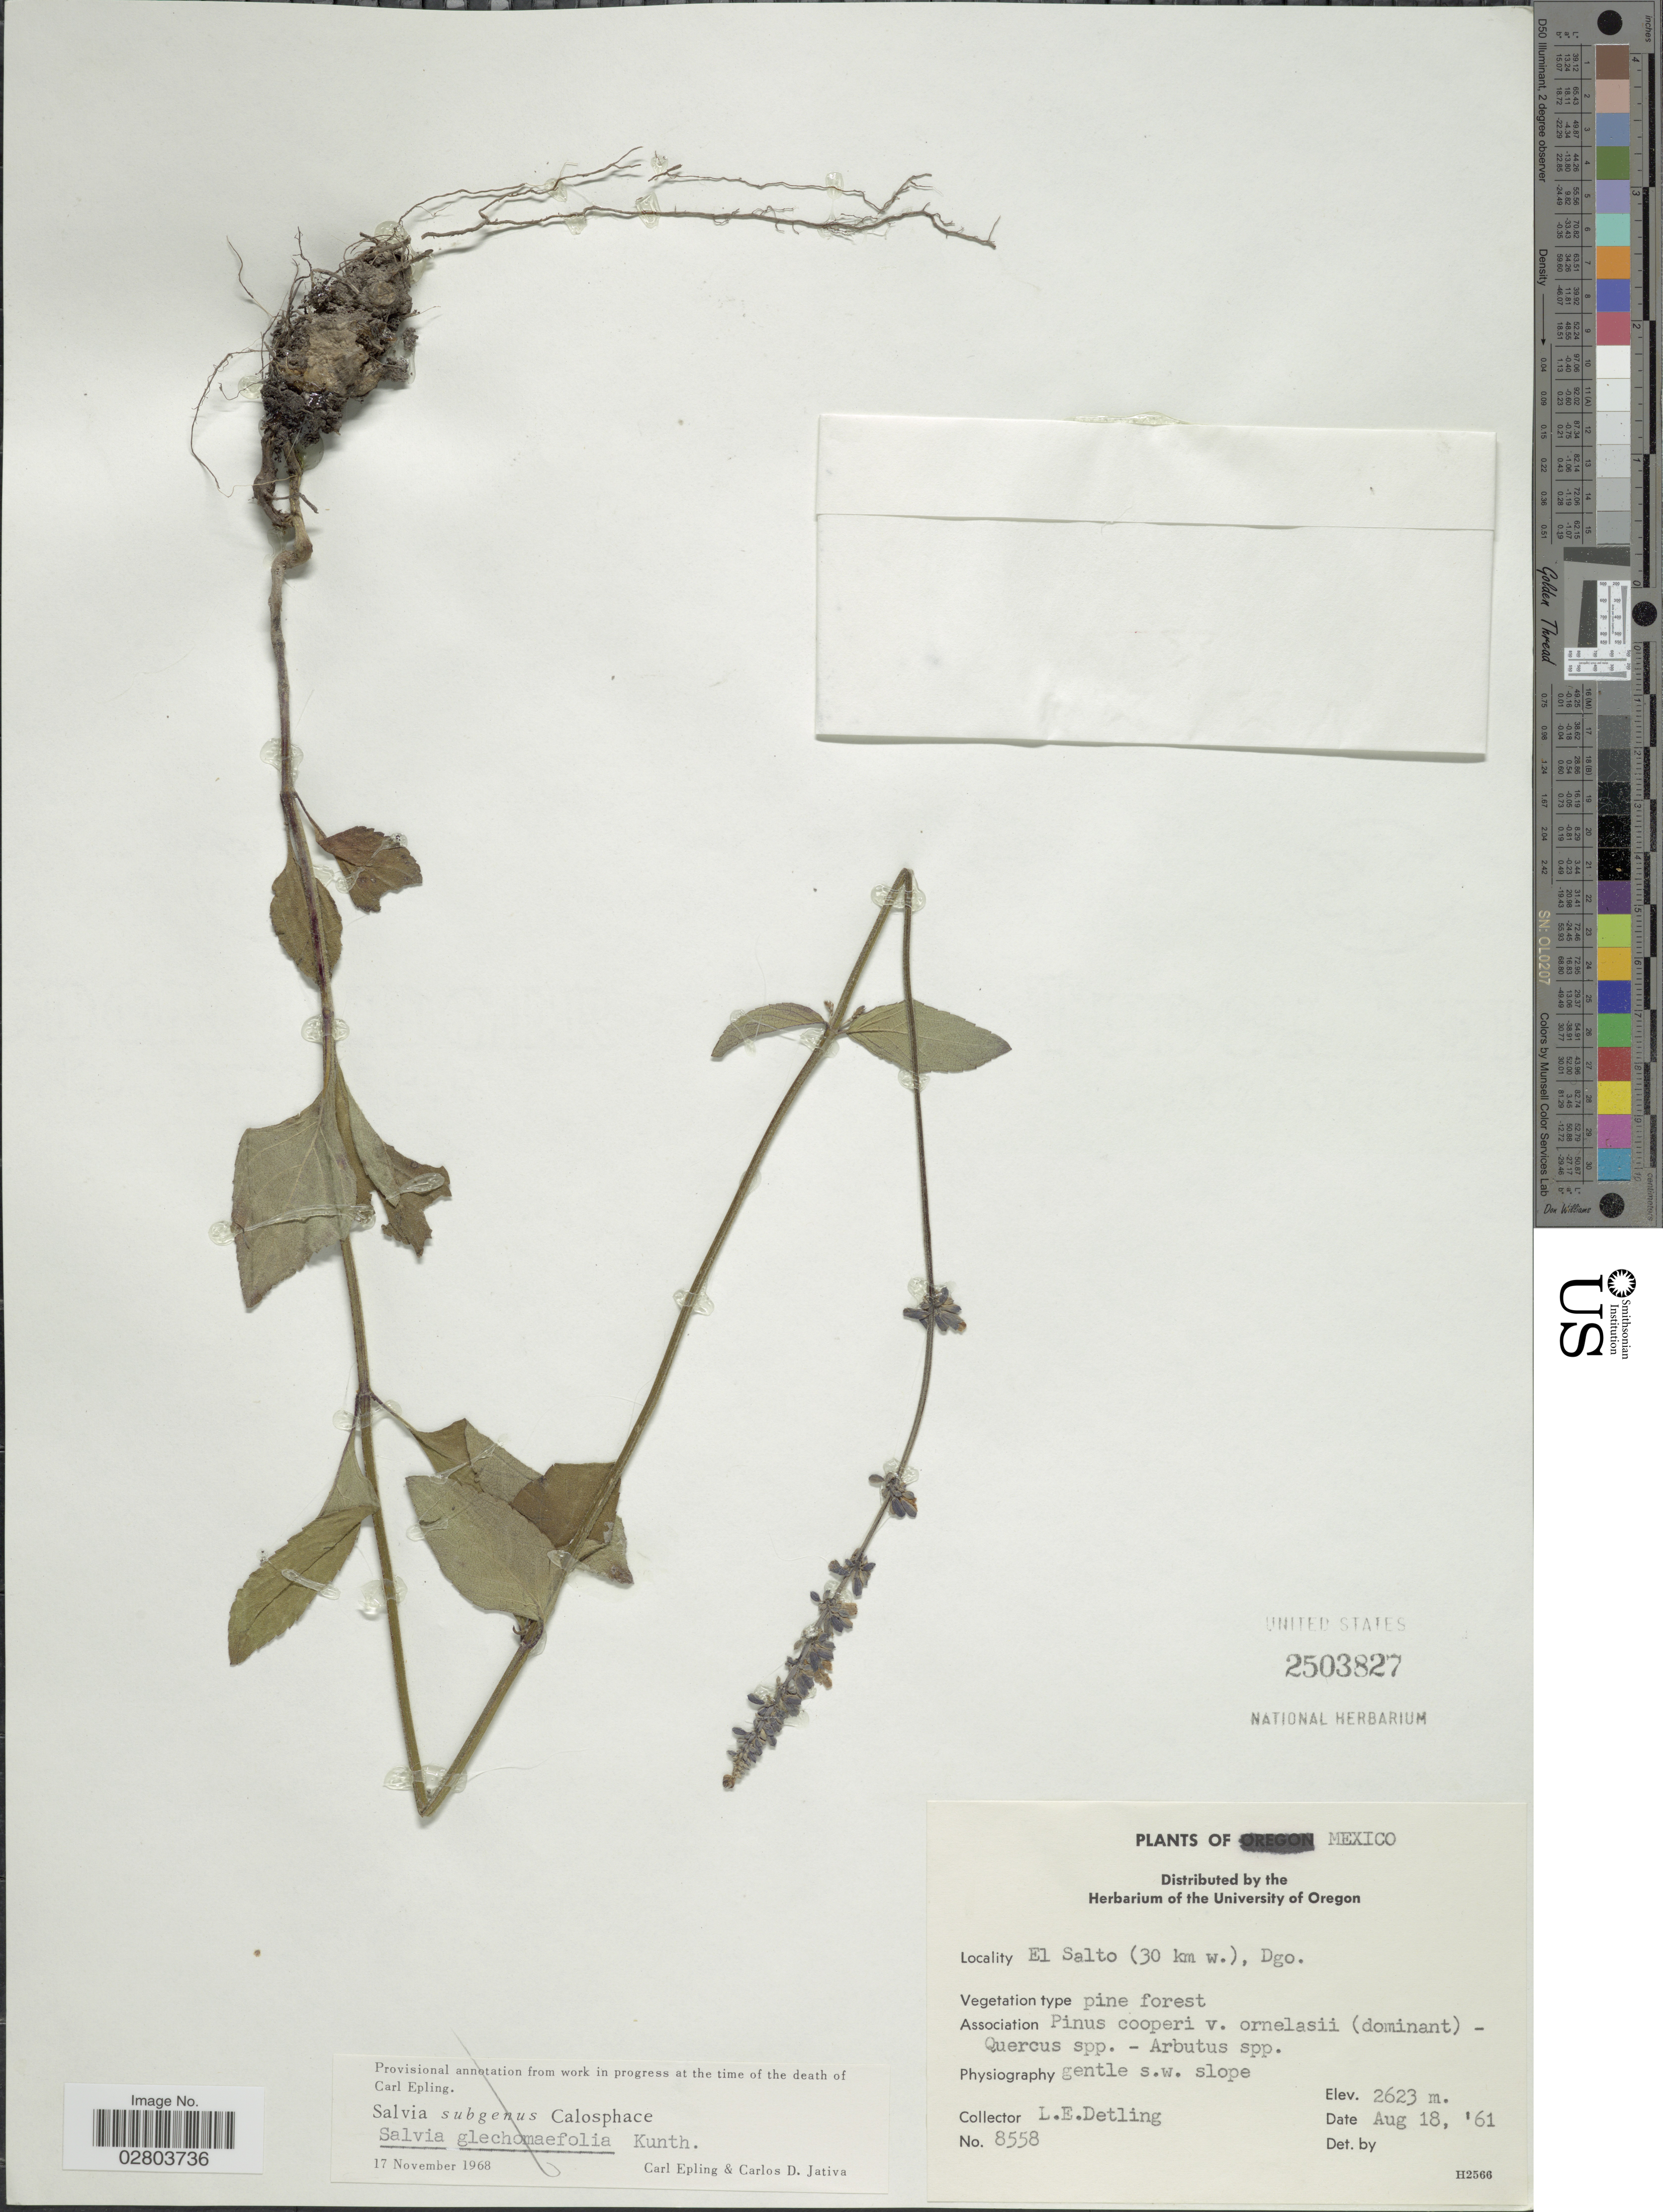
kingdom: Plantae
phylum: Tracheophyta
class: Magnoliopsida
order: Lamiales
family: Lamiaceae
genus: Salvia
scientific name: Salvia sp.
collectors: L. E. Detling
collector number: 8558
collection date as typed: Transcribed d/m/y: 18/8/61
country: Mexico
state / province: Durango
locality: El Salto (30 km w.), Dgo.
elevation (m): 2623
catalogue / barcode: US 2503827